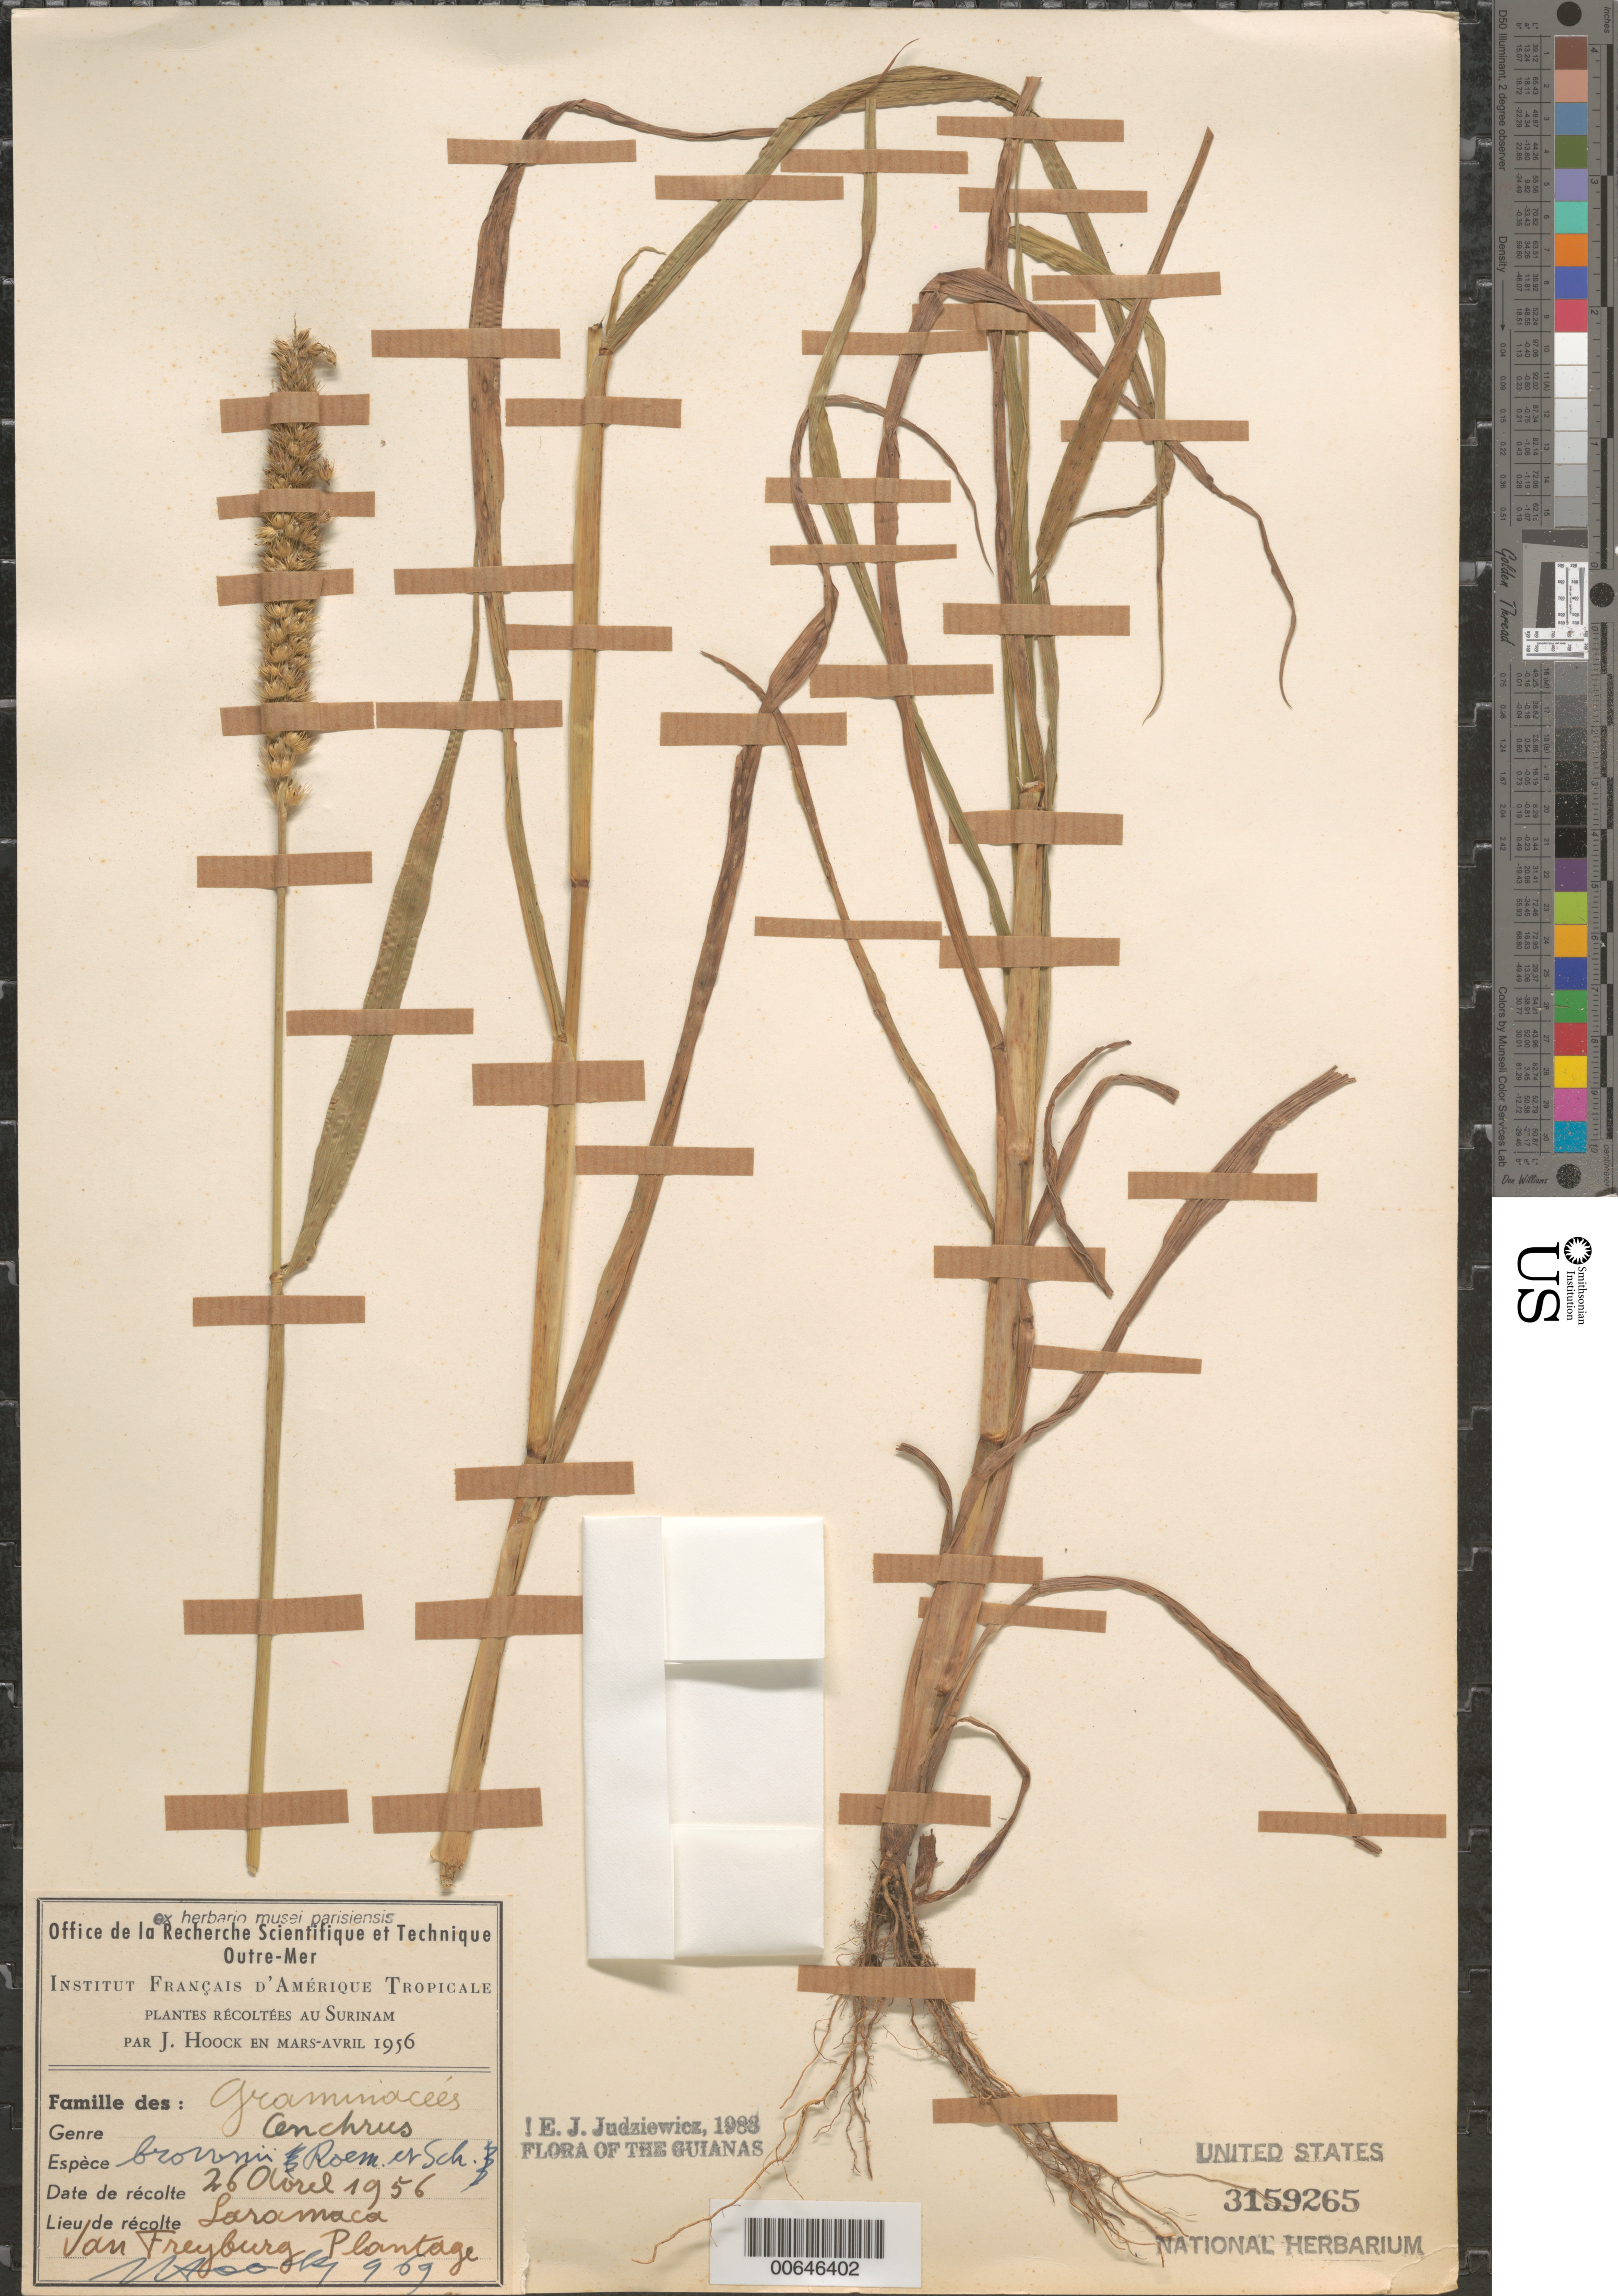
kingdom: Plantae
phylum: Tracheophyta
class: Liliopsida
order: Poales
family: Poaceae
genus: Cenchrus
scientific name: Cenchrus brownii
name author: Roem. & Schult.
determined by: Judziewicz, E. J.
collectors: J. Hoock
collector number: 969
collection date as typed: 26-Apr-56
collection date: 1956-04-26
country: Suriname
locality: Saramacca, van Freyburg Plantage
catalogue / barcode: US 3159265